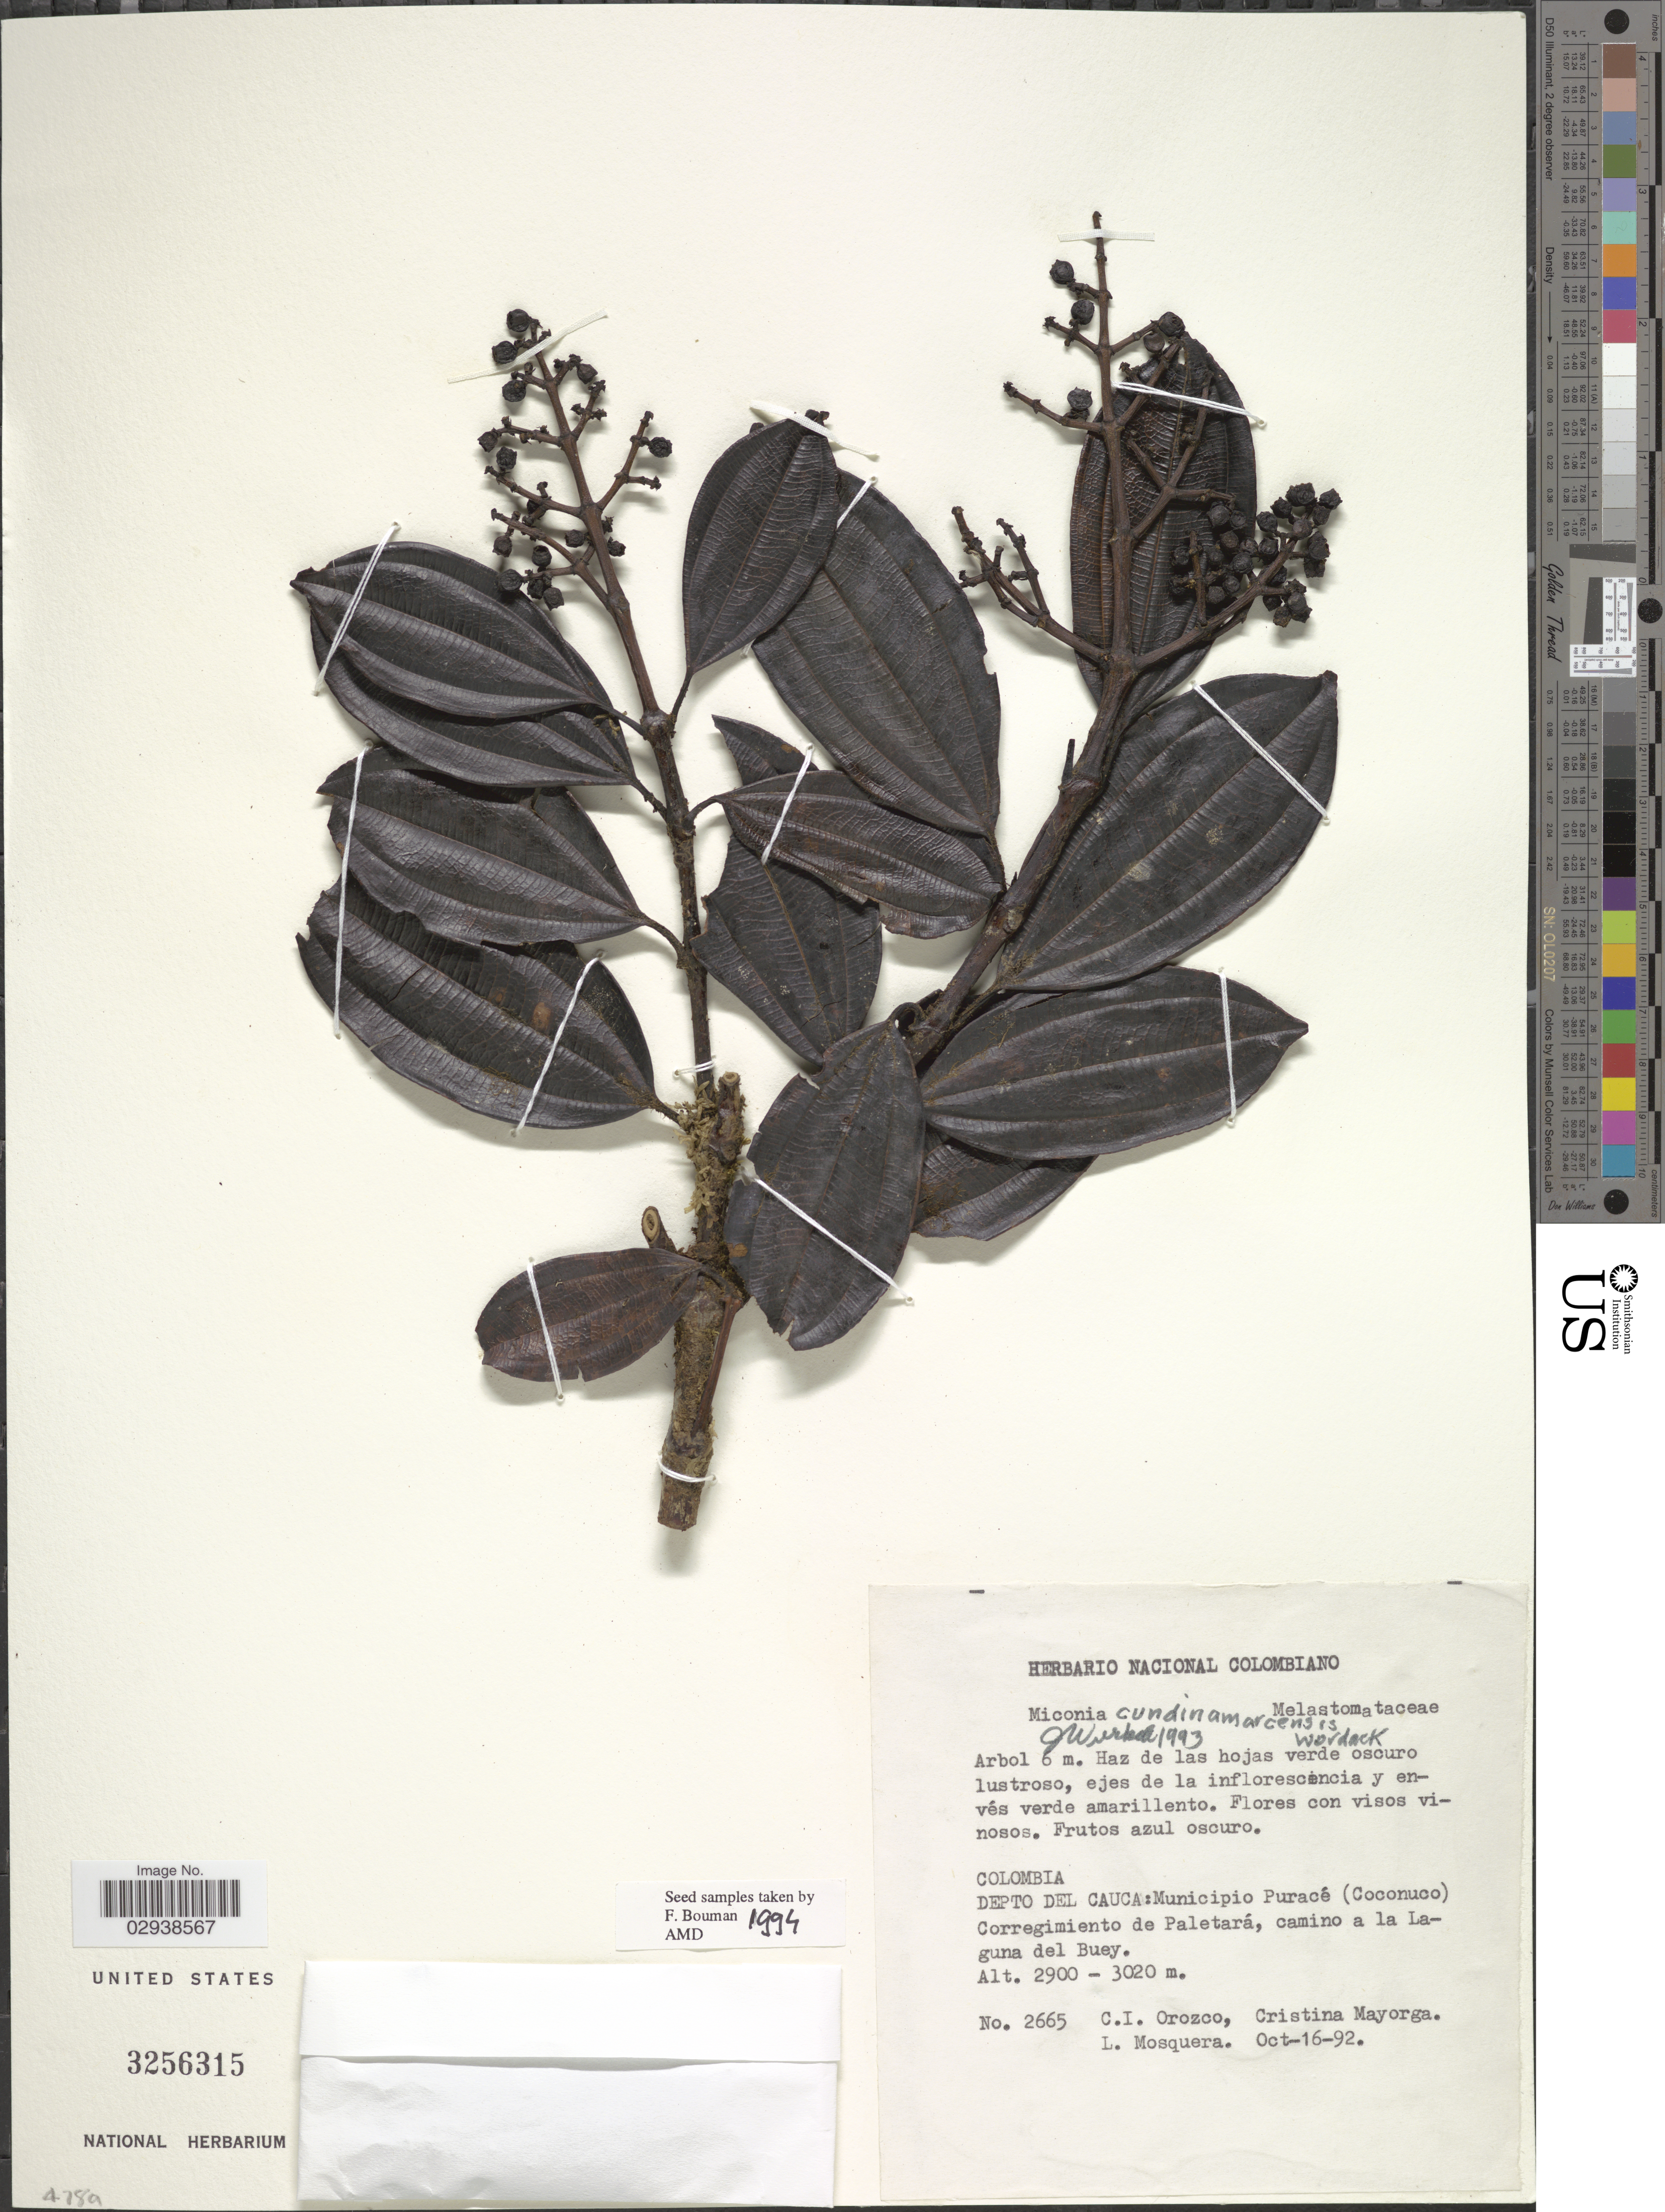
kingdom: Plantae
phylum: Tracheophyta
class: Magnoliopsida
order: Myrtales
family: Melastomataceae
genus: Miconia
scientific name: Miconia cundinamarcensis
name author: Wurdack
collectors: C. I. Orozco, C. Mayorga & L. Mosquera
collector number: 2665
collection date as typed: Transcribed d/m/y: 16/10/92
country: Colombia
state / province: Cauca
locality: Depto Del Cauca: Municipio Puracé (Coconuco) Corregimiento de Paletará, camino a la Laguna del Buey.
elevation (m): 2900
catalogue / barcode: US 3256315